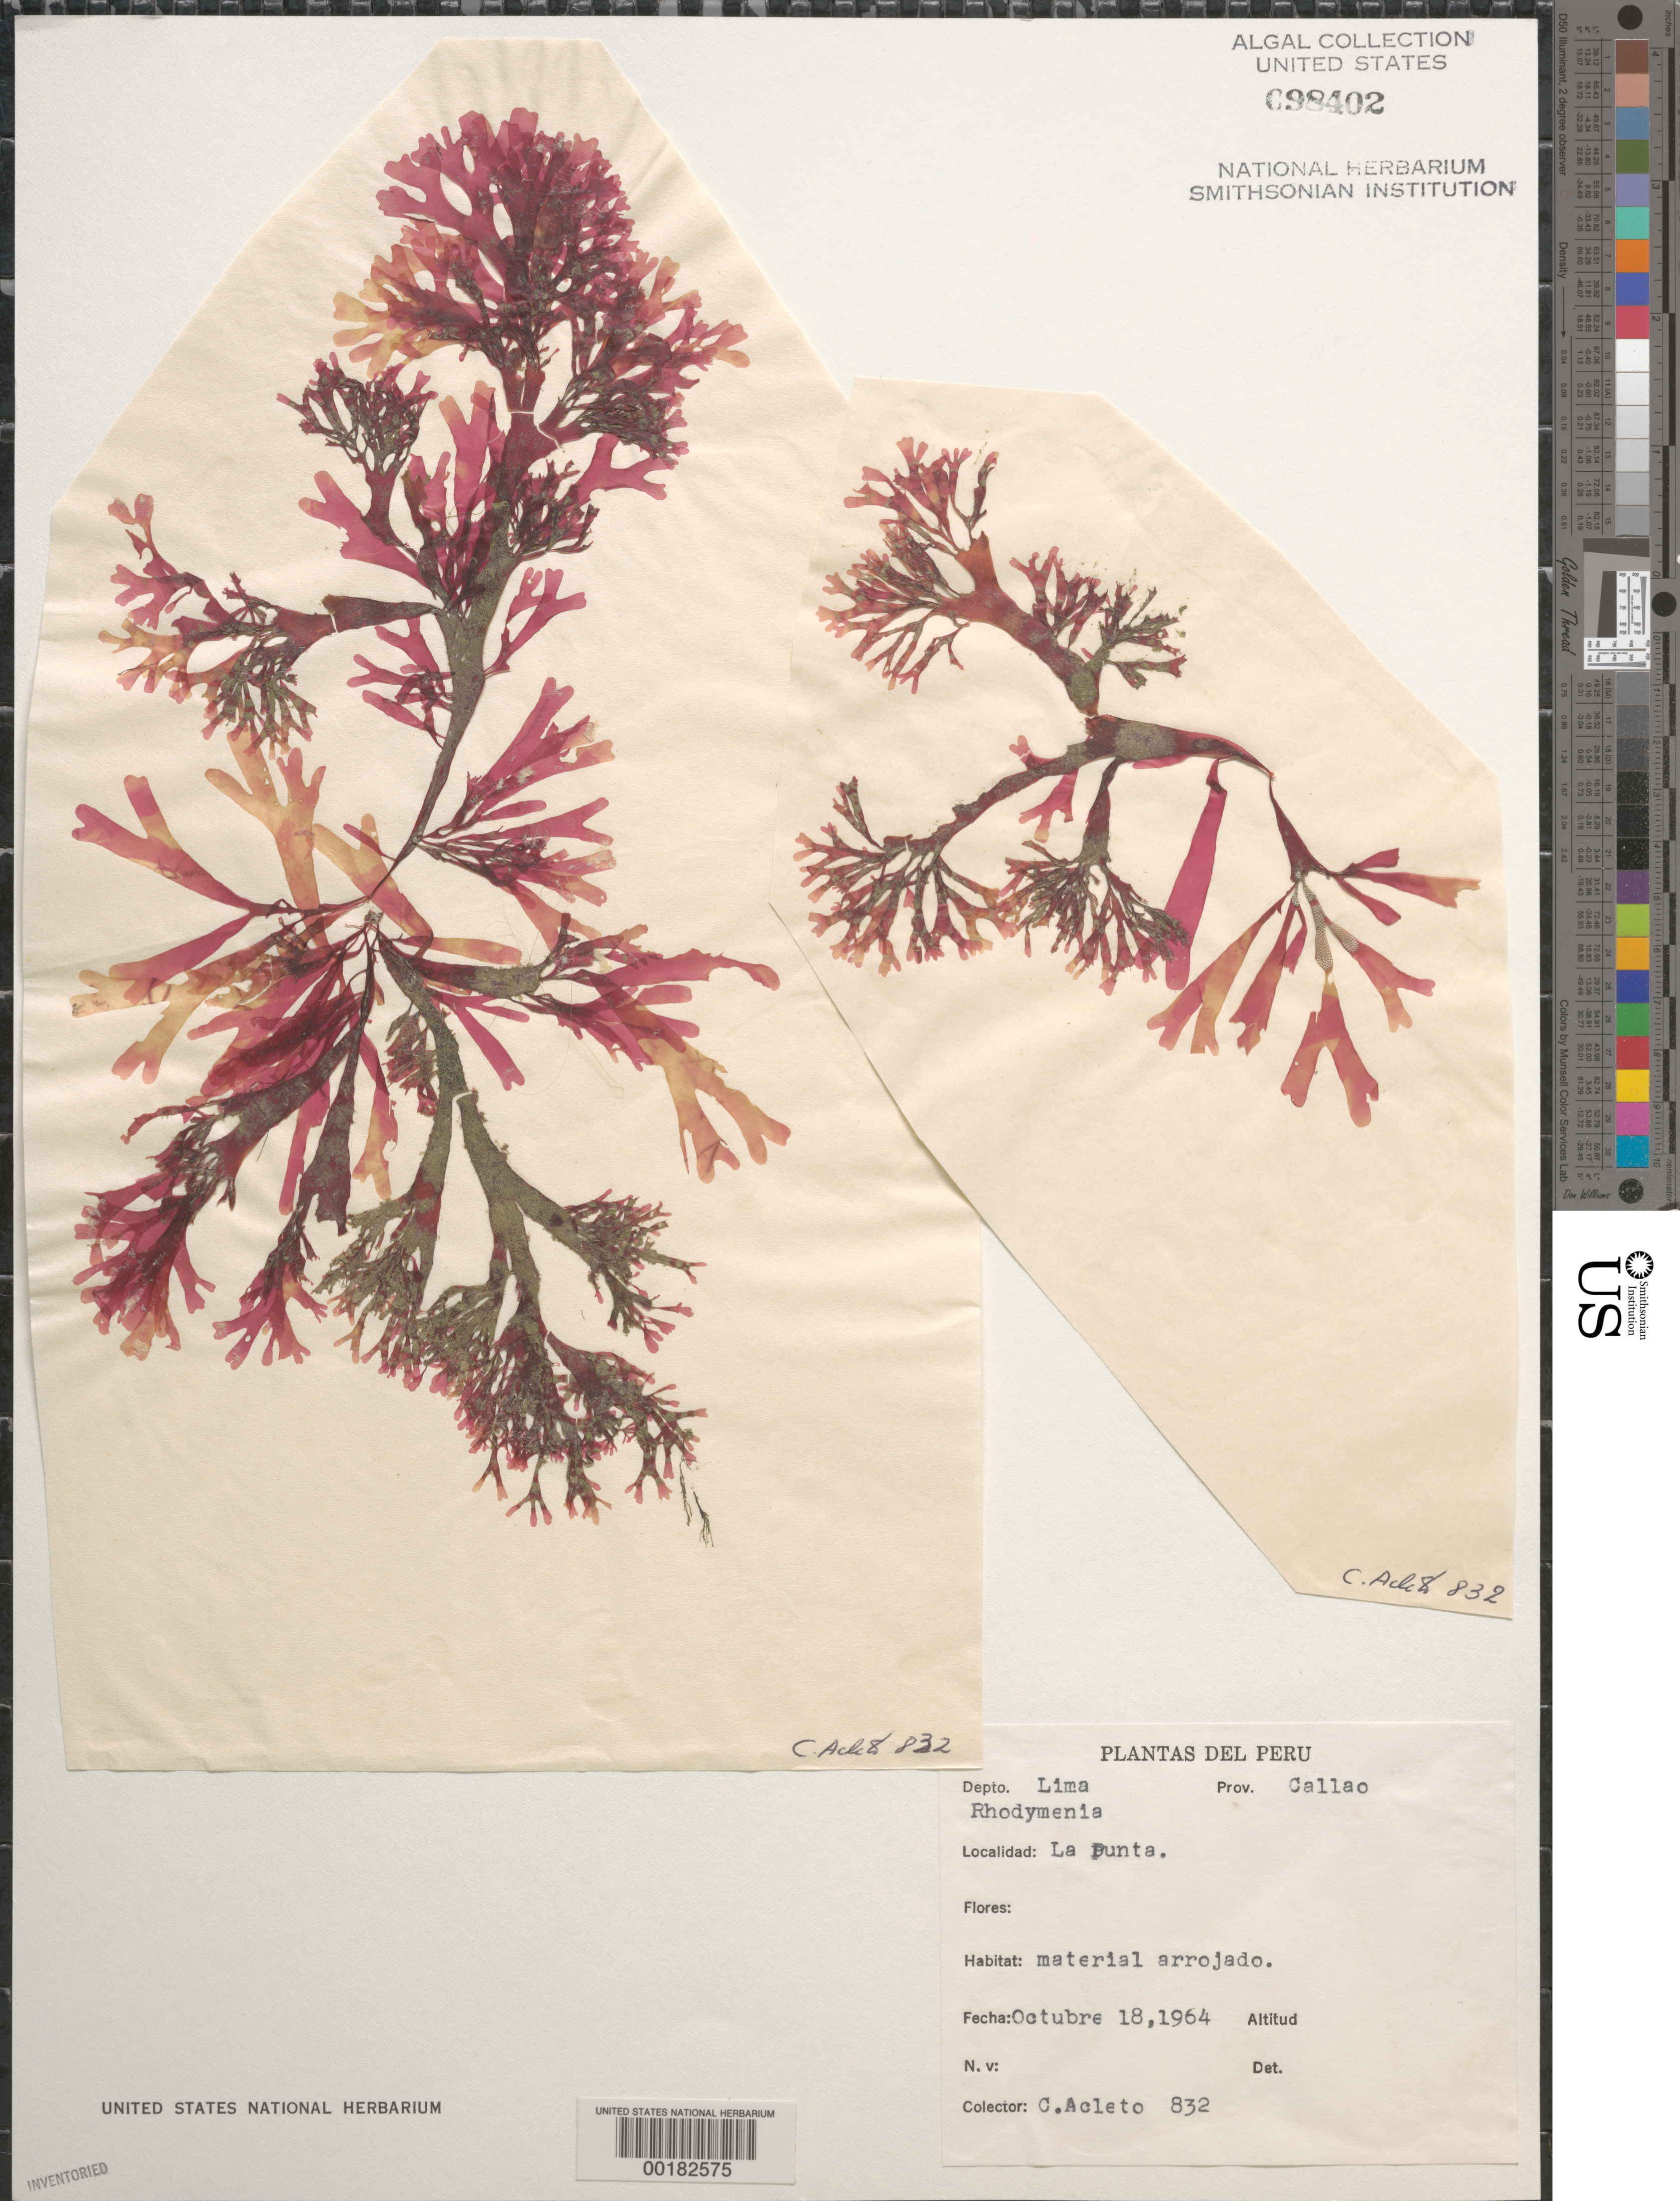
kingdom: Plantae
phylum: Rhodophyta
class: Florideophyceae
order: Rhodymeniales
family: Rhodymeniaceae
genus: Rhodymenia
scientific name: Rhodymenia sp.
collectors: C. Acleto O.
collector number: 832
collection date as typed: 18 Oct 1964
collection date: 1964-10-18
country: Peru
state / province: Lima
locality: La punta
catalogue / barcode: US 98402